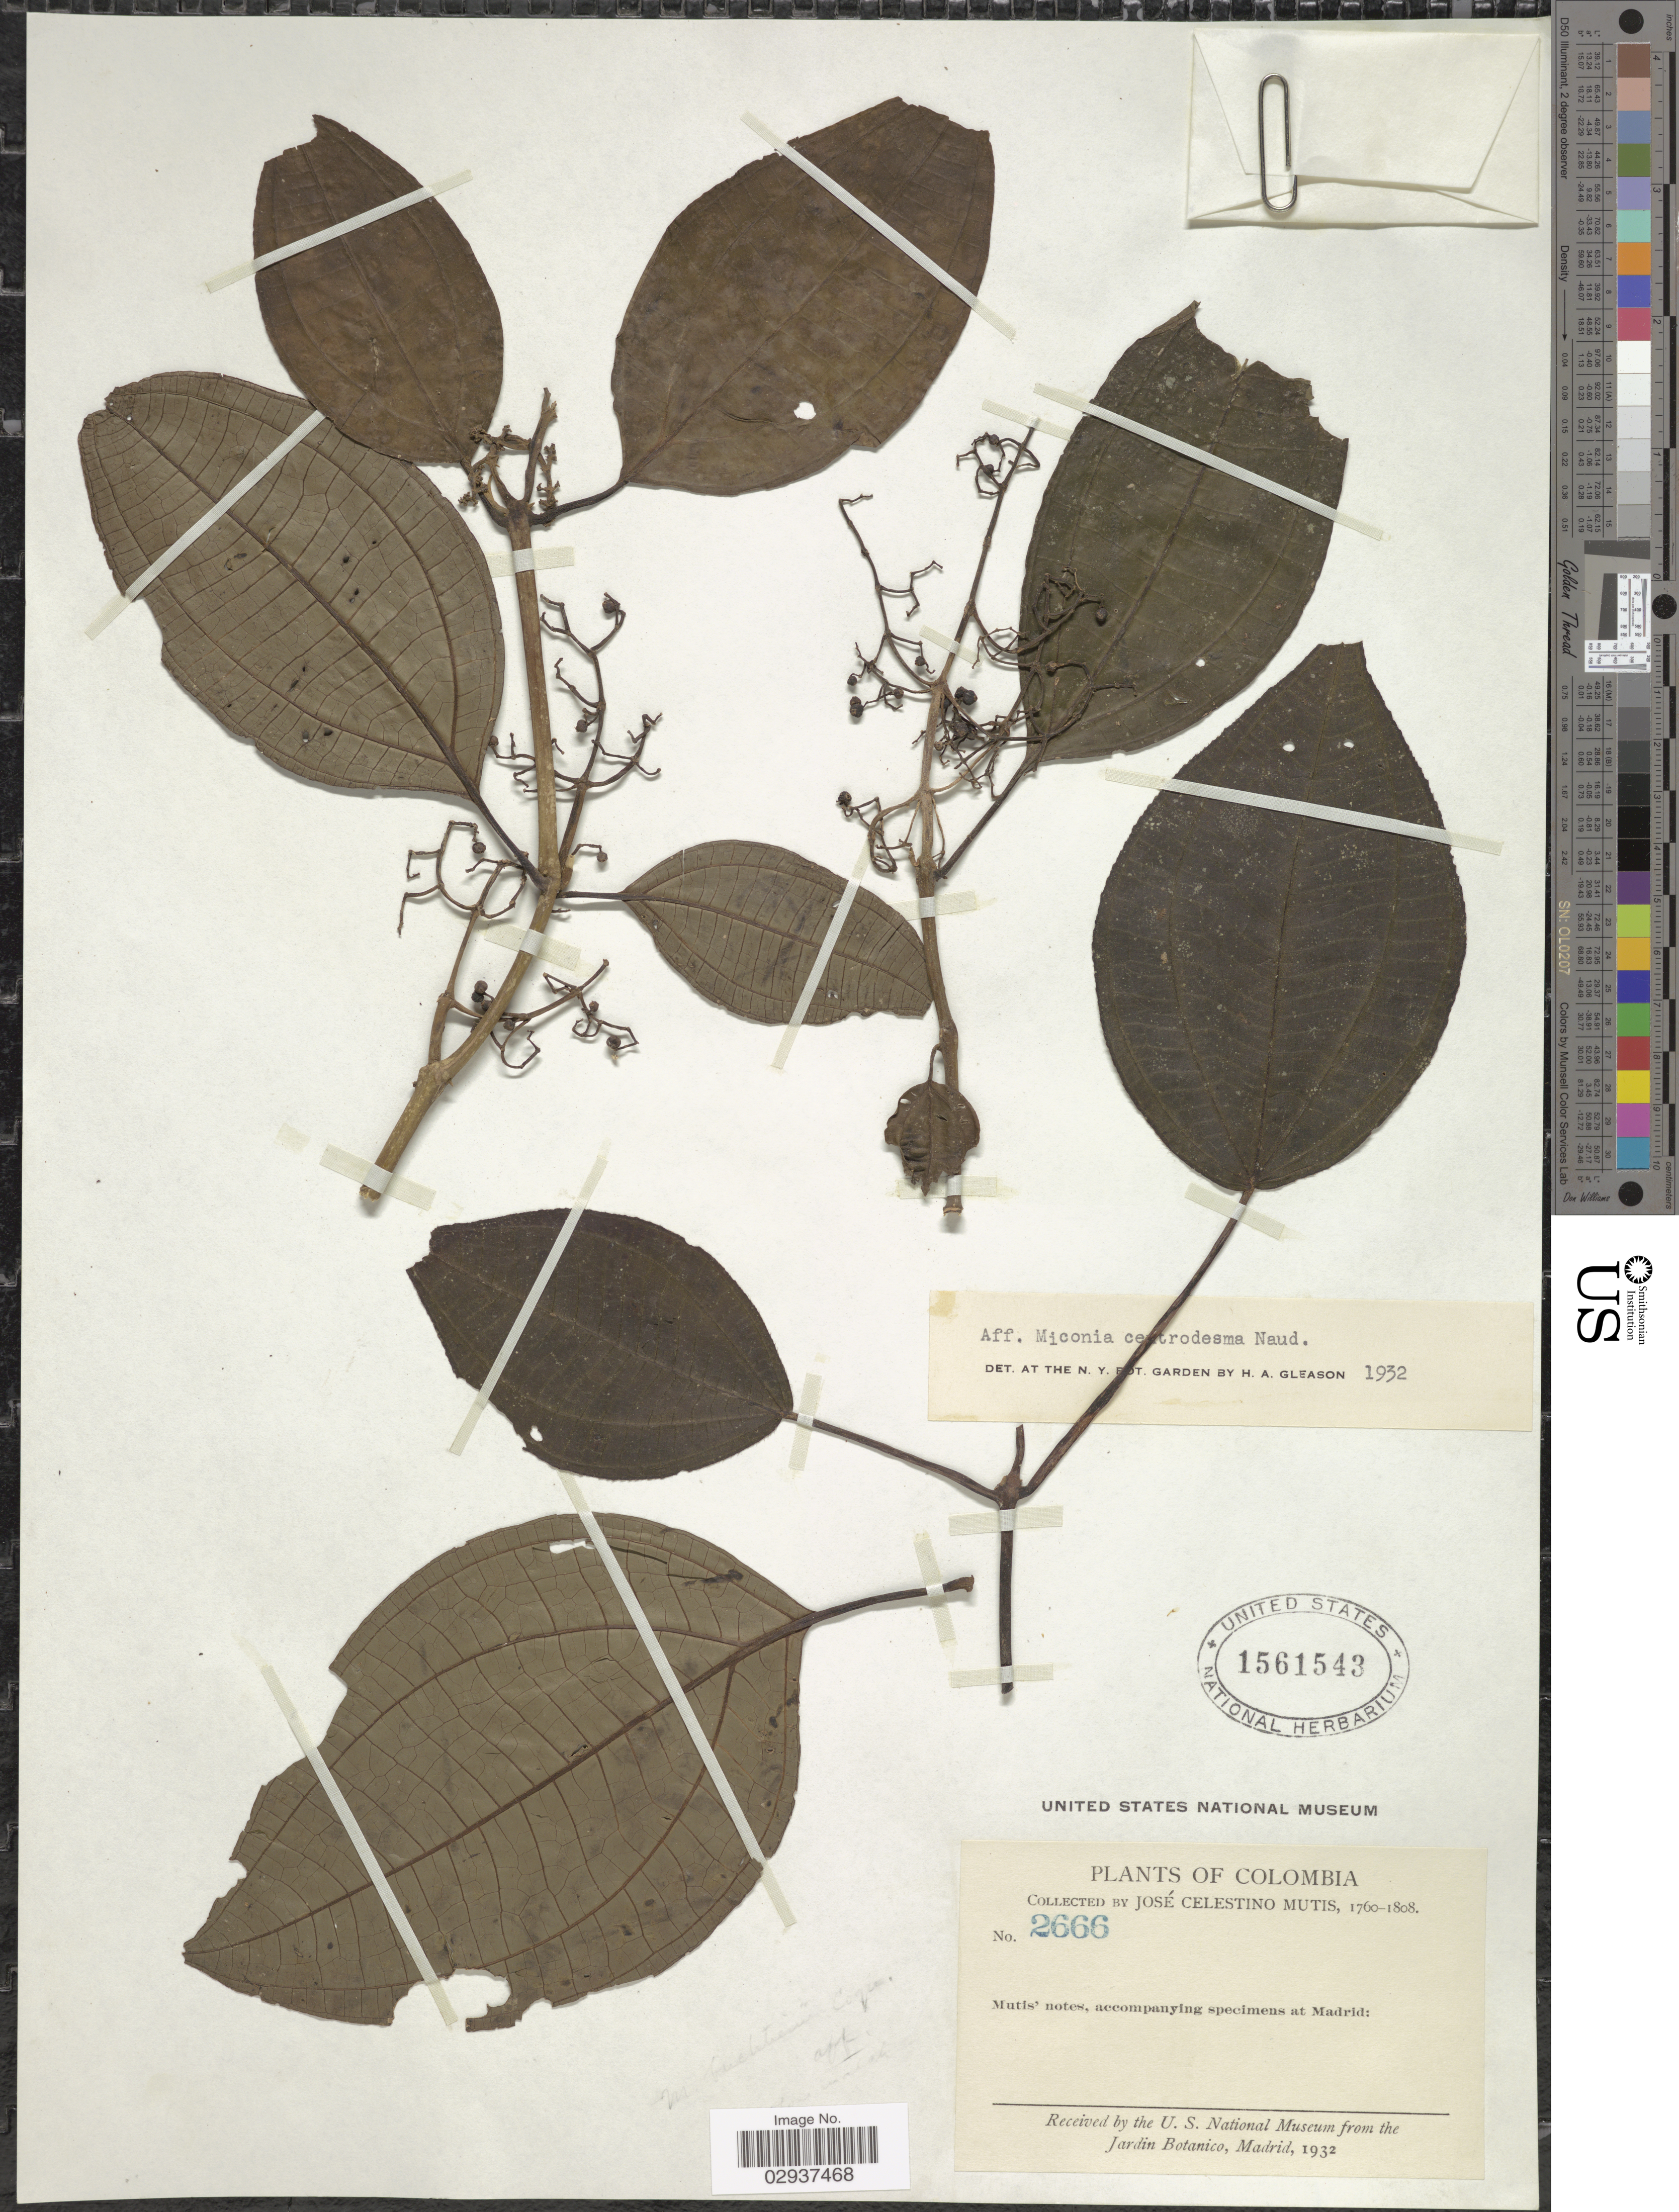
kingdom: Plantae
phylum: Tracheophyta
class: Magnoliopsida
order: Myrtales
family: Melastomataceae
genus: Miconia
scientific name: Miconia centrodesma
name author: Naudin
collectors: J. C. B. Mutis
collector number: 2666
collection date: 1760/1808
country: Colombia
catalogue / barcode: US 1561543